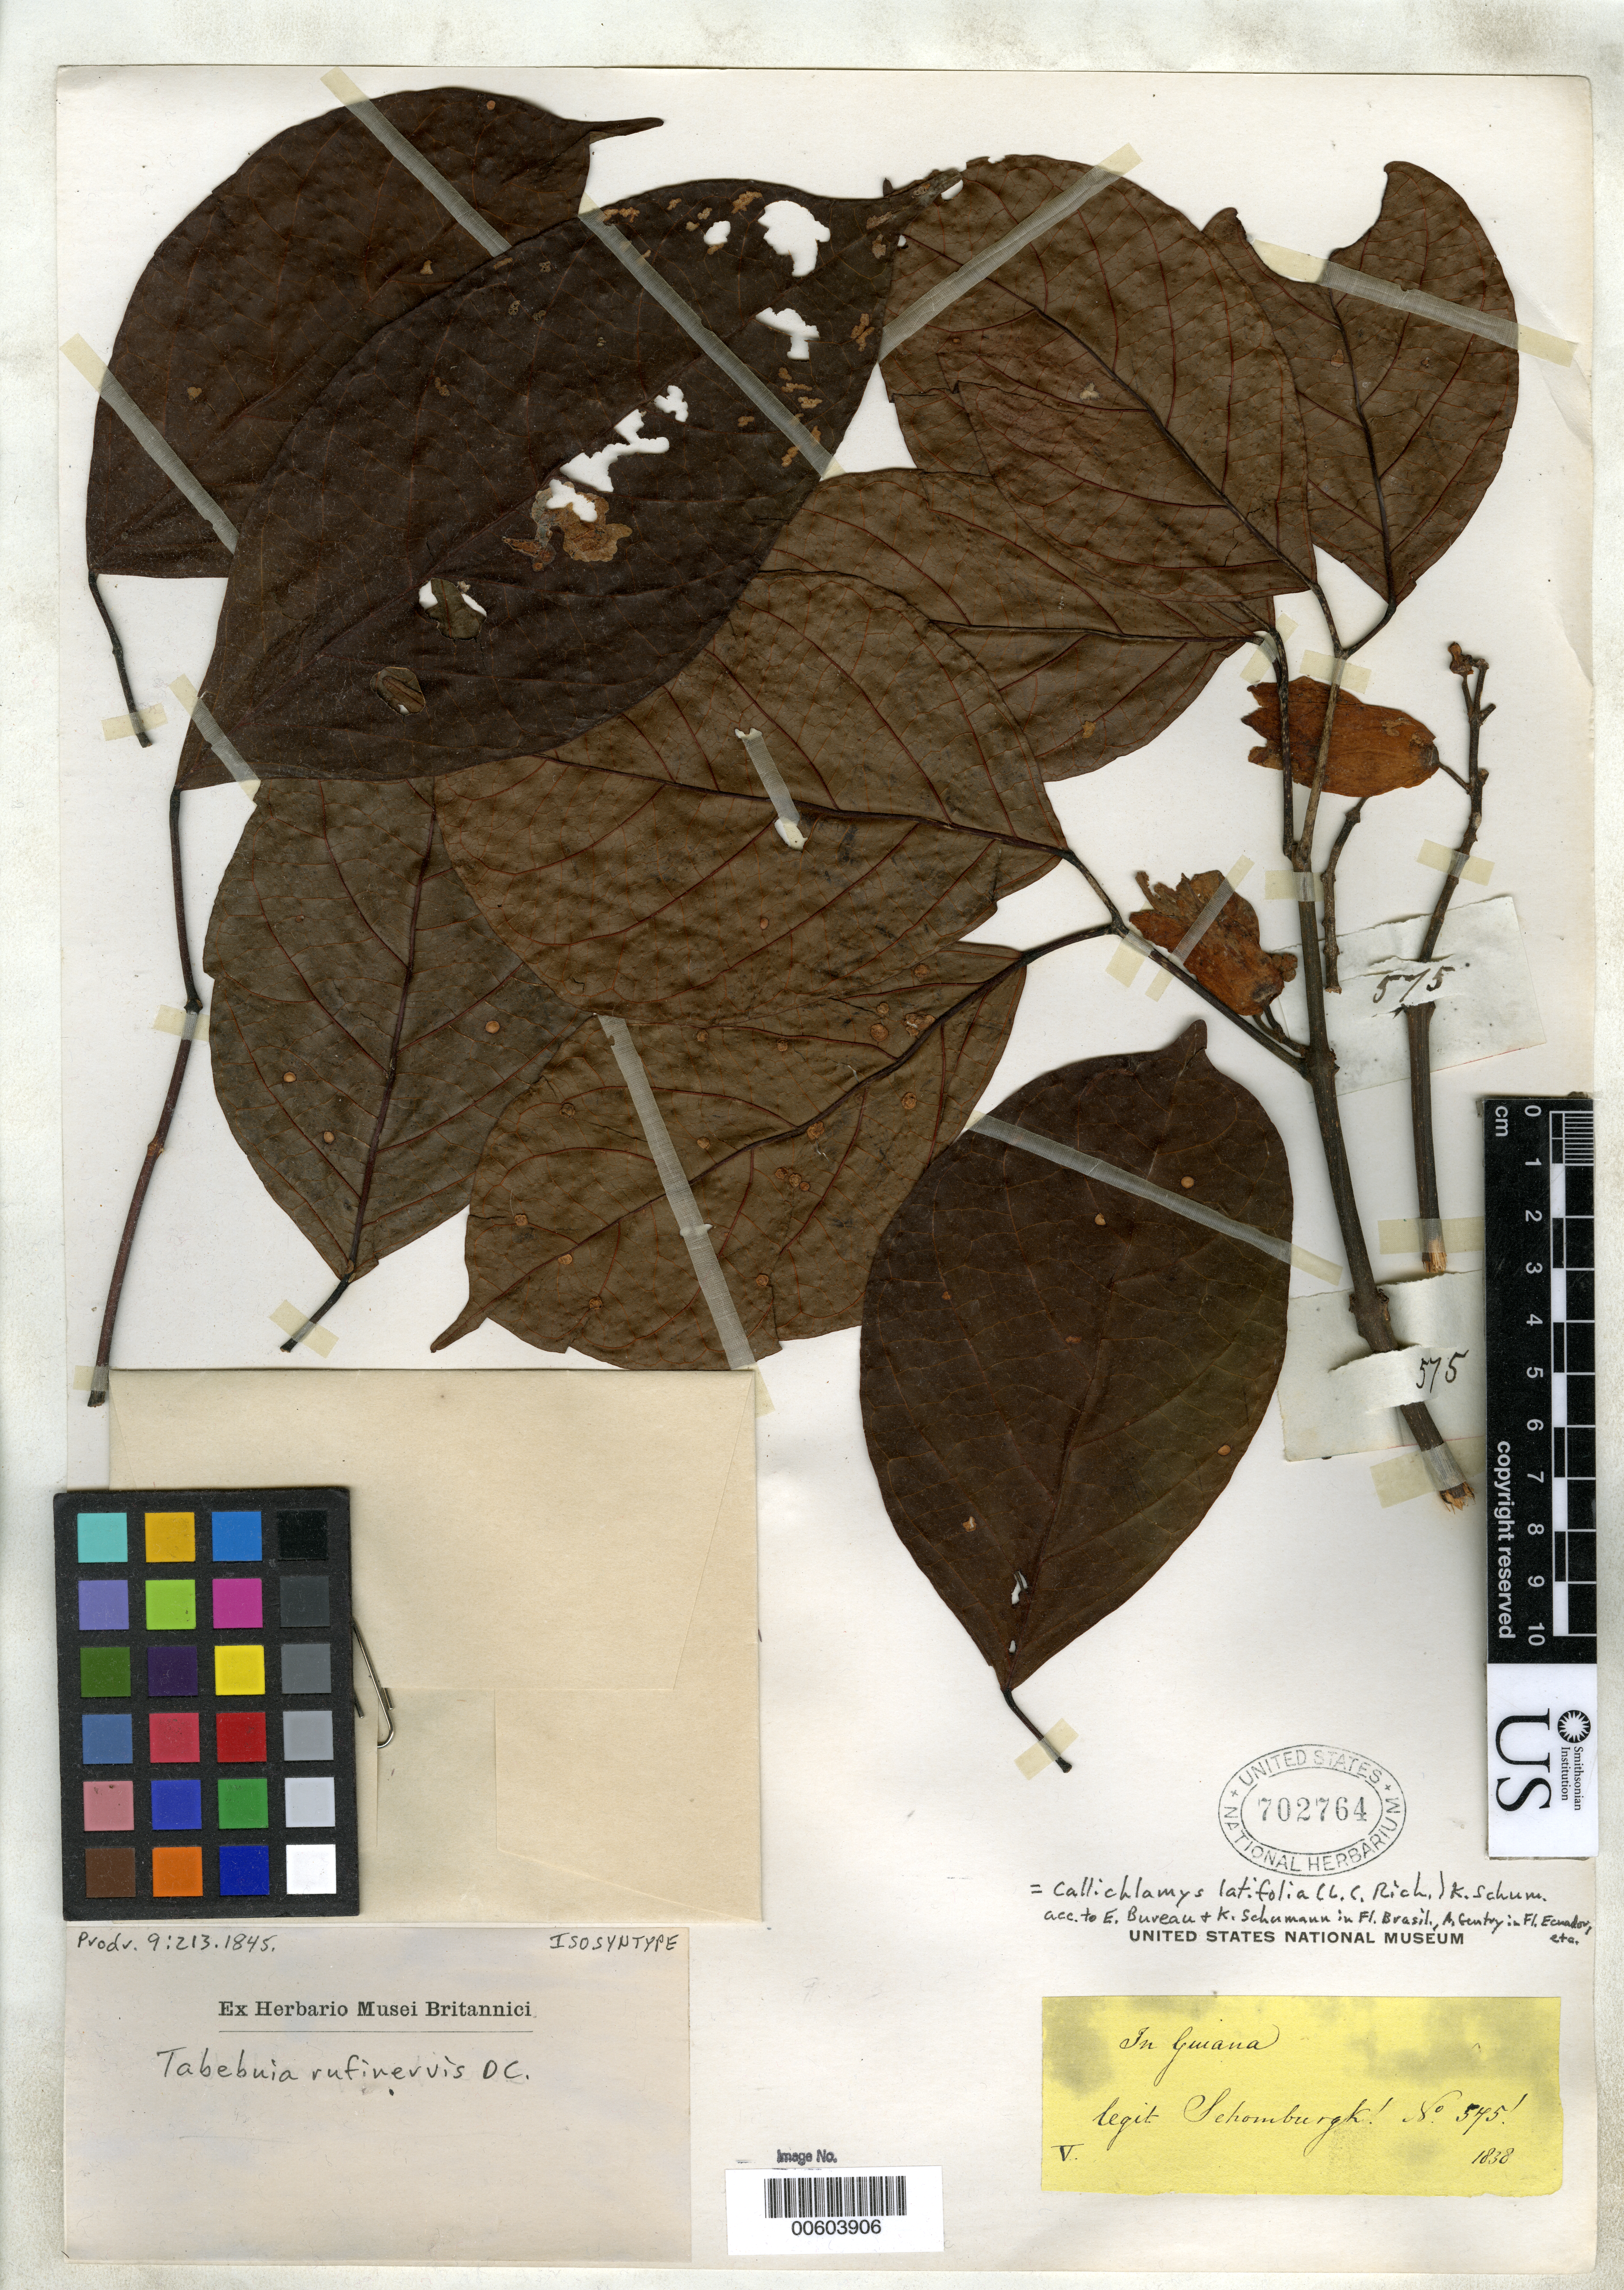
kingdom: Plantae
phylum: Tracheophyta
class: Magnoliopsida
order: Lamiales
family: Bignoniaceae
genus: Tabebuia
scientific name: Tabebuia rufinervis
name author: A. DC. in DC.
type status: Isosyntype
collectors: R. H. Schomburgk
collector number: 545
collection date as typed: May 1838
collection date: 1838-05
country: Guyana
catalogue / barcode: US 702764